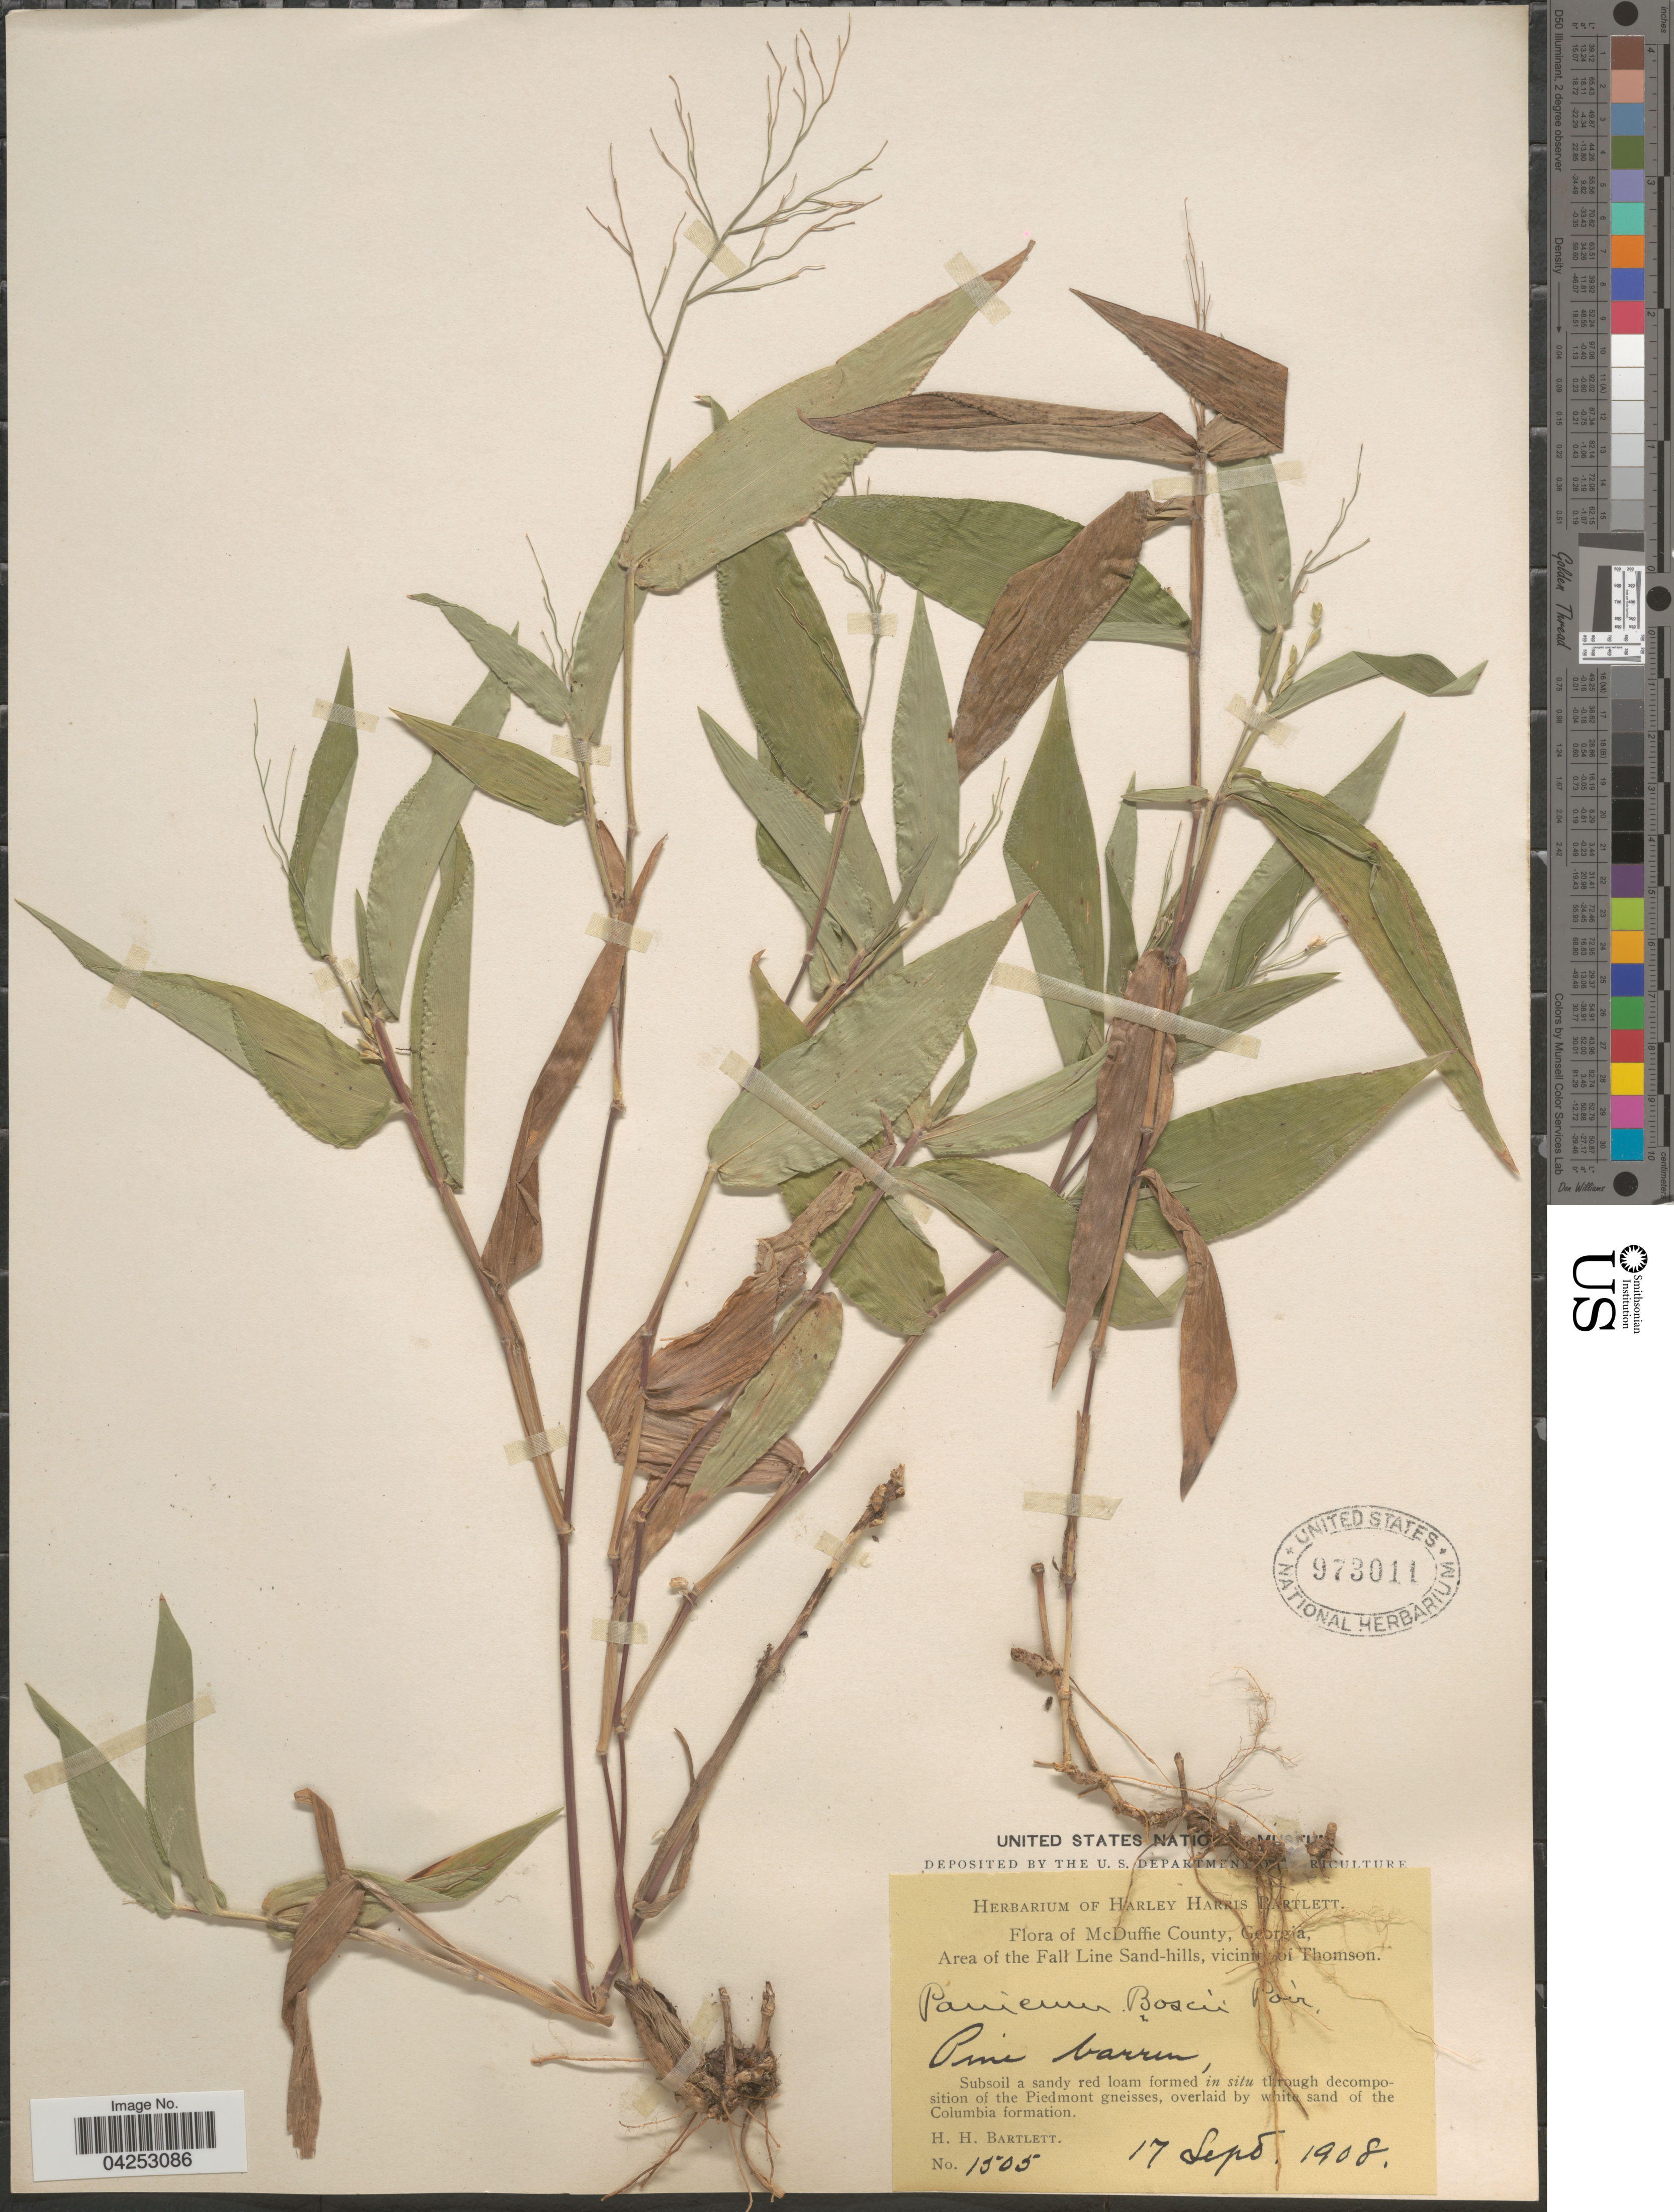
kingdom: Plantae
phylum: Tracheophyta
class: Liliopsida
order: Poales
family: Poaceae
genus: Dichanthelium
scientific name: Dichanthelium boscii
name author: (Poir.) Gould & C.A. Clark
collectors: H. H. Bartlett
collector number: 1505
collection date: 1908-09-17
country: United States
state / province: Georgia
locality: McDuffie County, Area of the Fall Line Sand-hills, vicinity of Thomson. Pine barren.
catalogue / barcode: US 973011